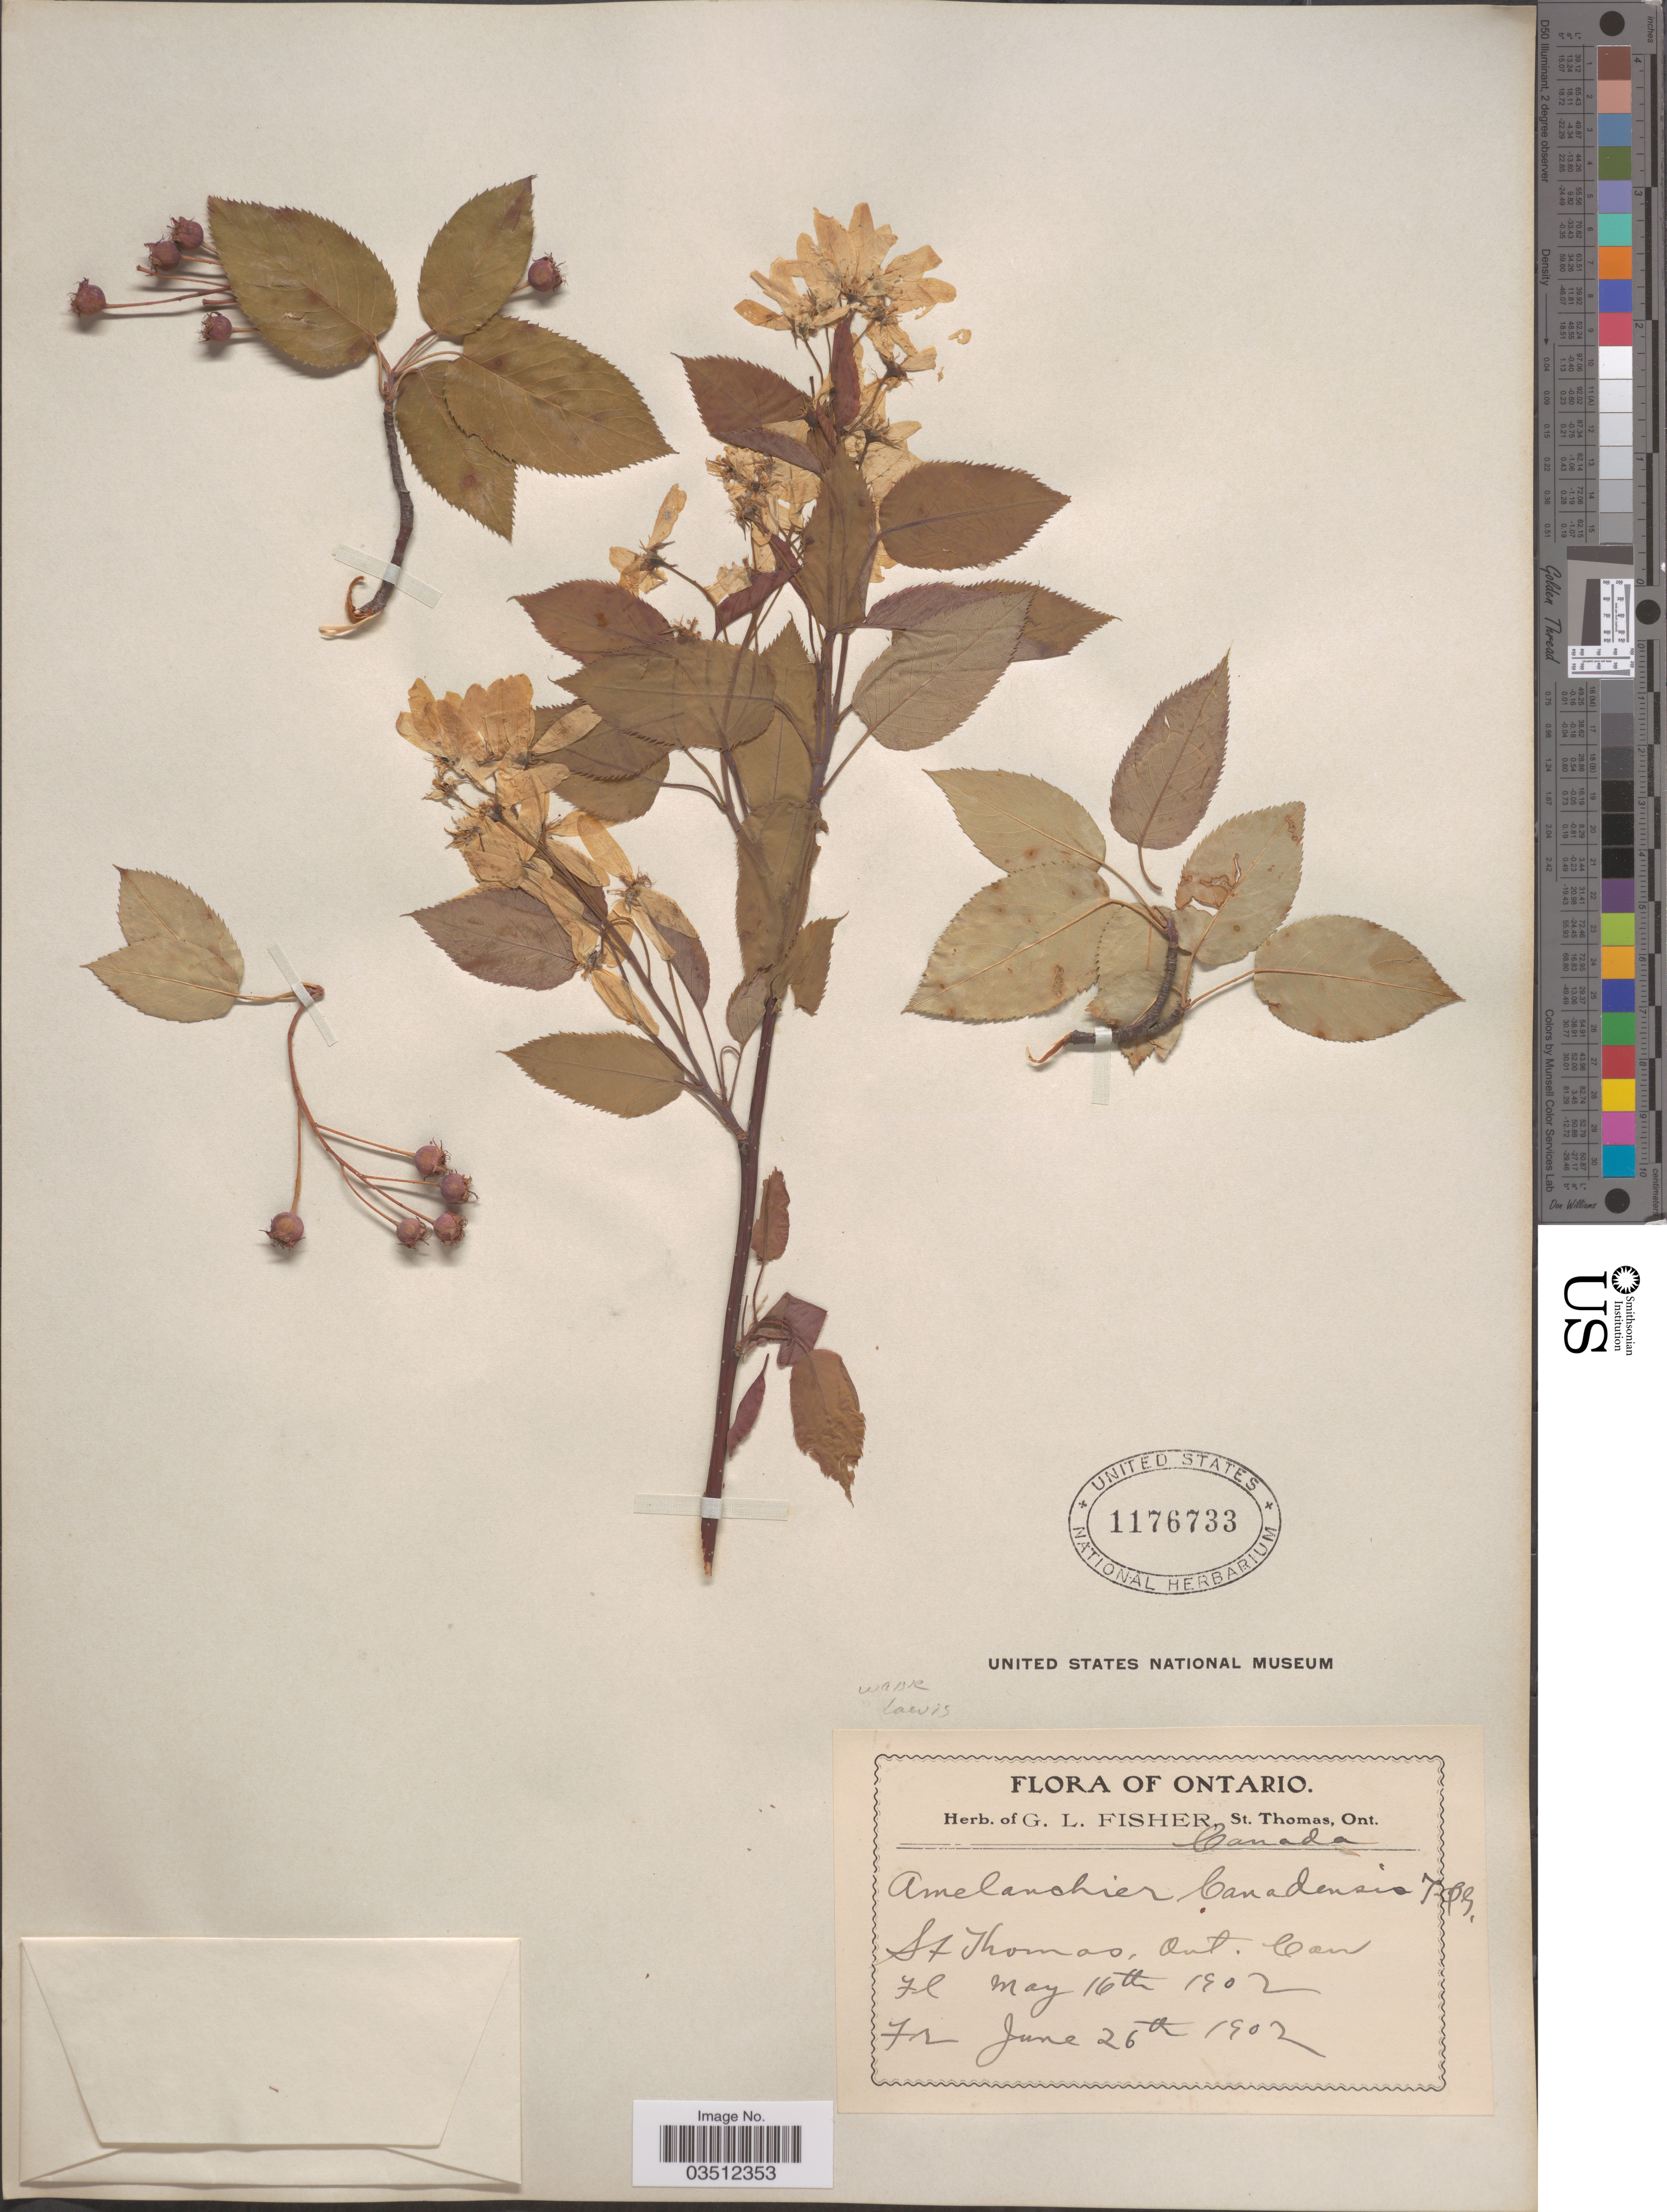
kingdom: Plantae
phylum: Tracheophyta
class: Magnoliopsida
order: Rosales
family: Rosaceae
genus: Amelanchier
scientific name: Amelanchier laevis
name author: Wiegand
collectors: ex herb. Geo L. Fisher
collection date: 1902-05-16/1902-06-26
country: Canada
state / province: Ontario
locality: St. Thomas.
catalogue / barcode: US 1176733